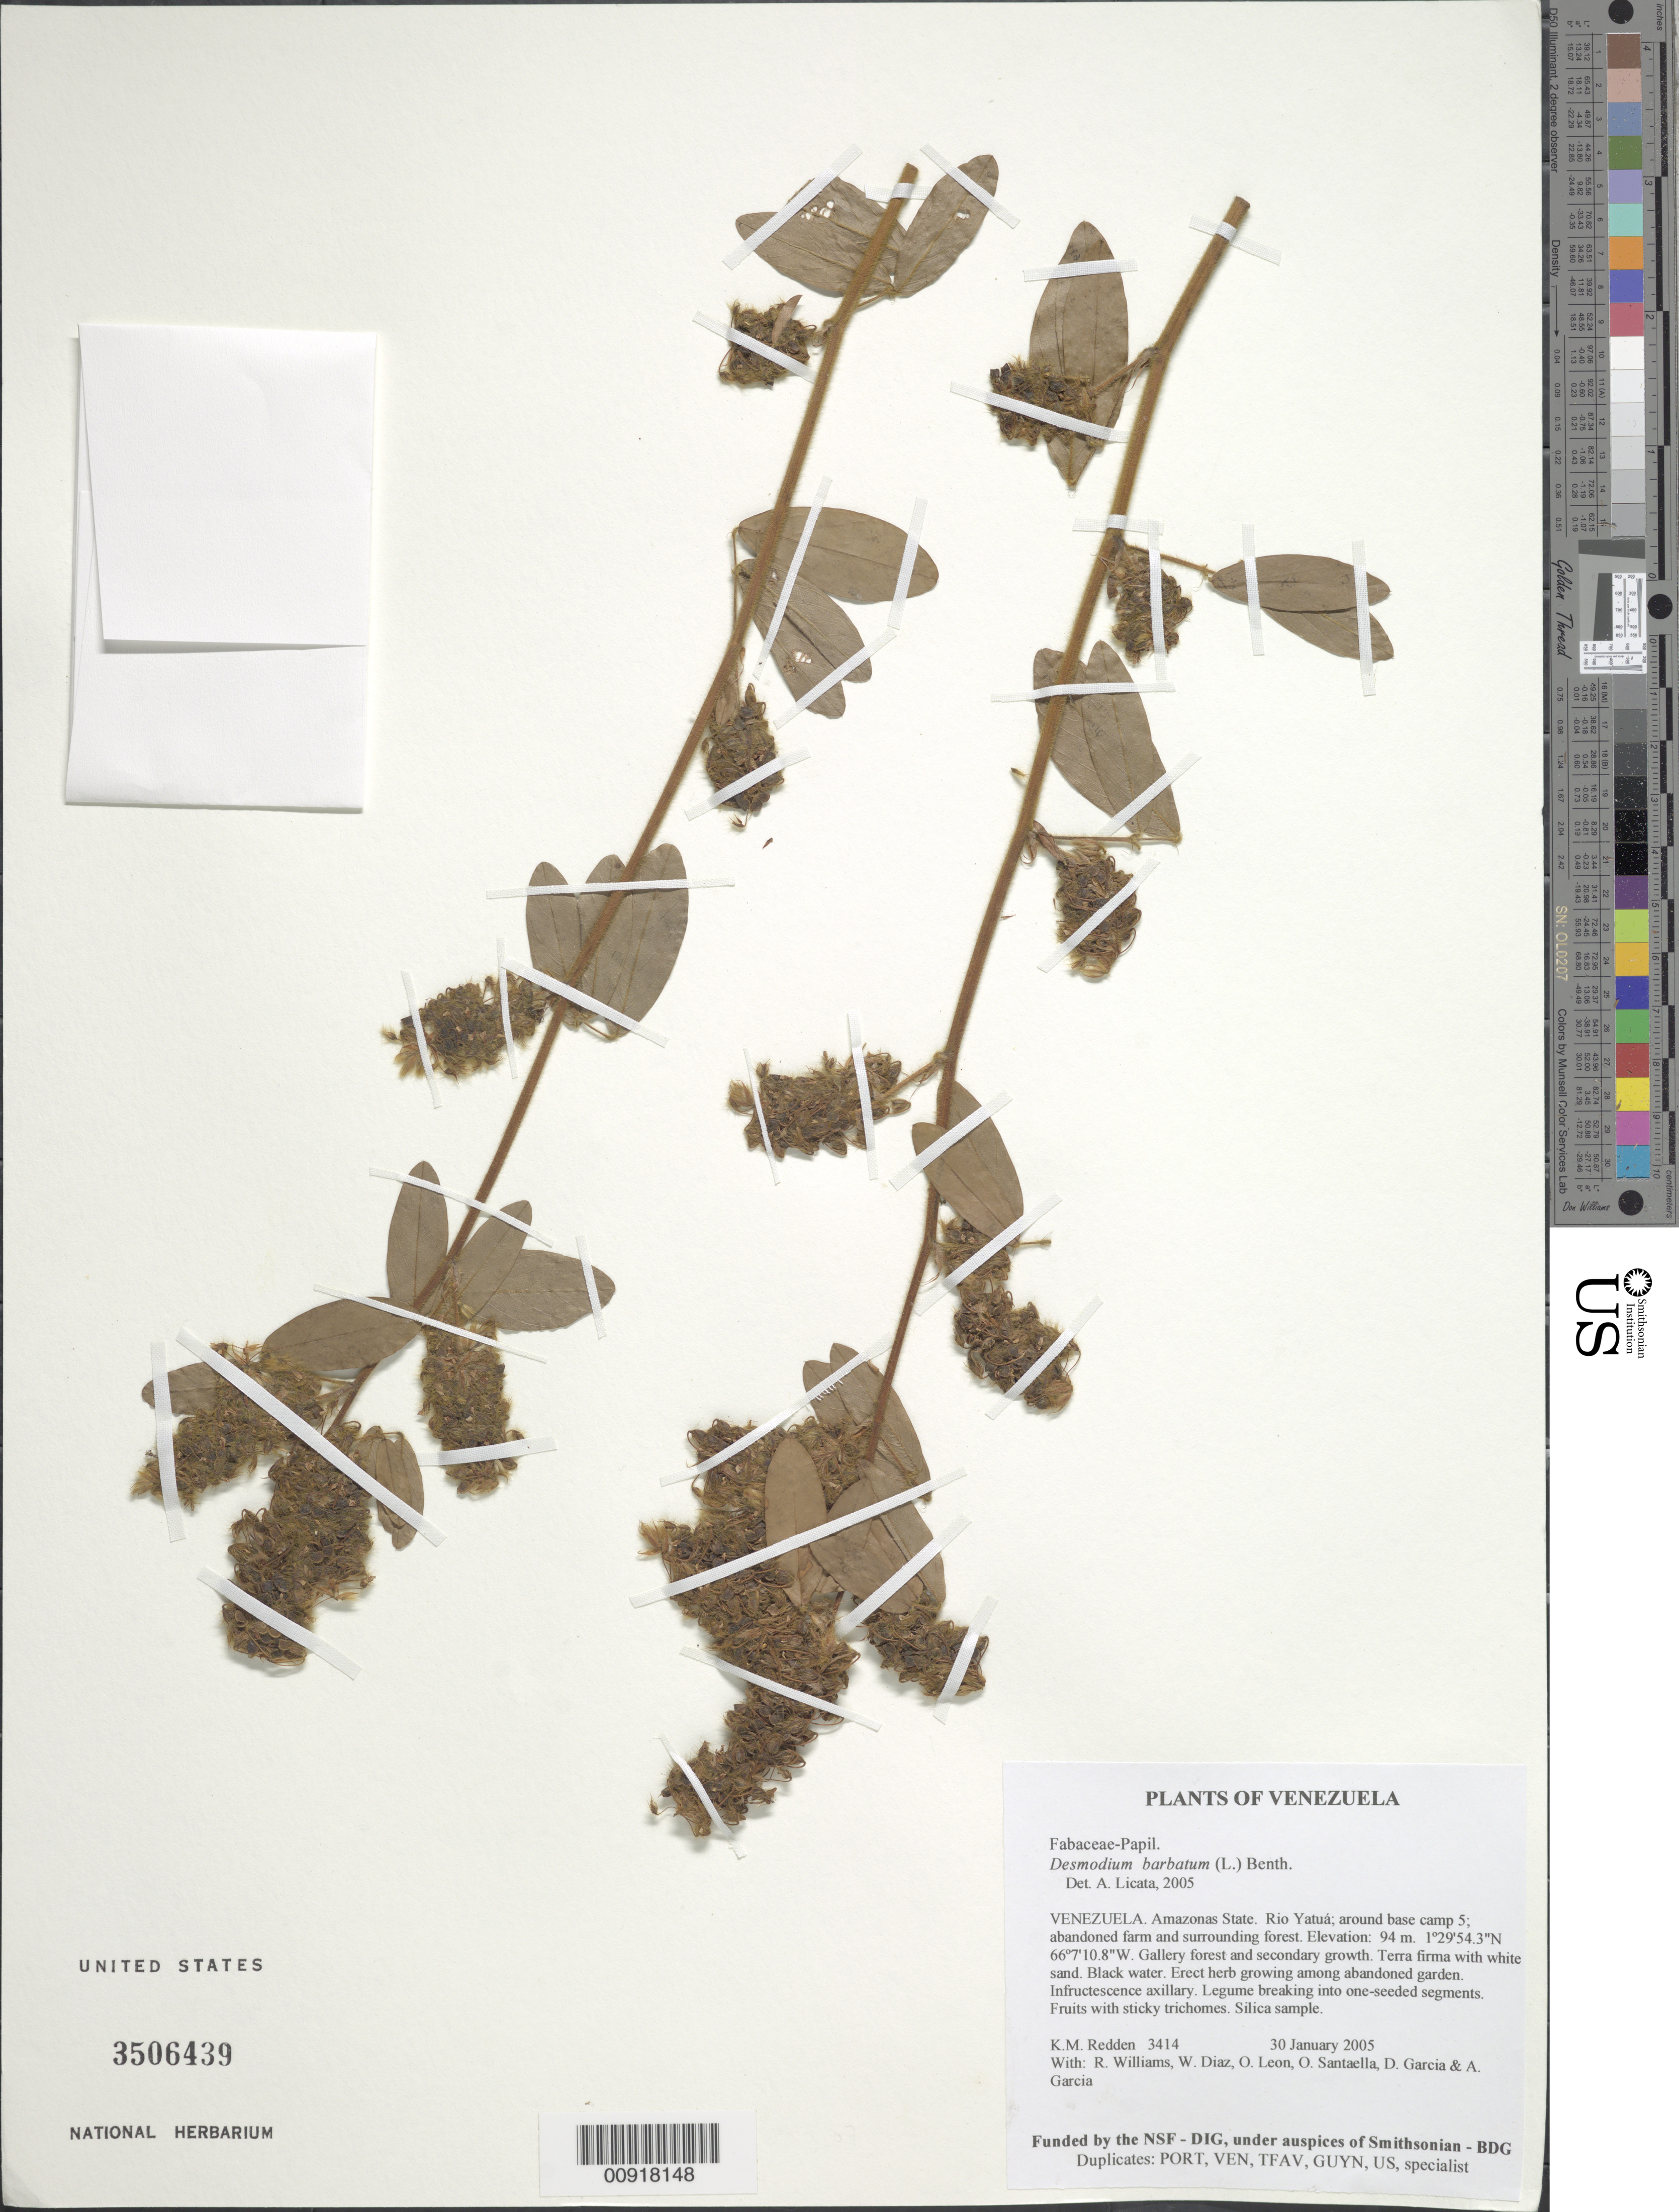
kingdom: Plantae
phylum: Tracheophyta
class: Magnoliopsida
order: Fabales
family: Fabaceae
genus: Grona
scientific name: Grona barbata var. barbata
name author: (L.) H. Ohashi & K. Ohashi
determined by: Strong, Mark T., (BOT), Smithsonian Institution - National Museum of Natural History (UNITED STATES)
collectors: K. M. Redden, R. Williams, W. Díaz P., O. León, O. Santaella, D. Garcia & A. Garcia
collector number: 3414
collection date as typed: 30 January 2005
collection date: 2005-01-30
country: Venezuela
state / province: Amazonas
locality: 09 - Rio Yatuá; around base camp 5; abandoned farm and surrounding forest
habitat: Gallery forest and secondary growth. Terra firma with white sand. Black water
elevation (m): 94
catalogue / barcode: US 3506439